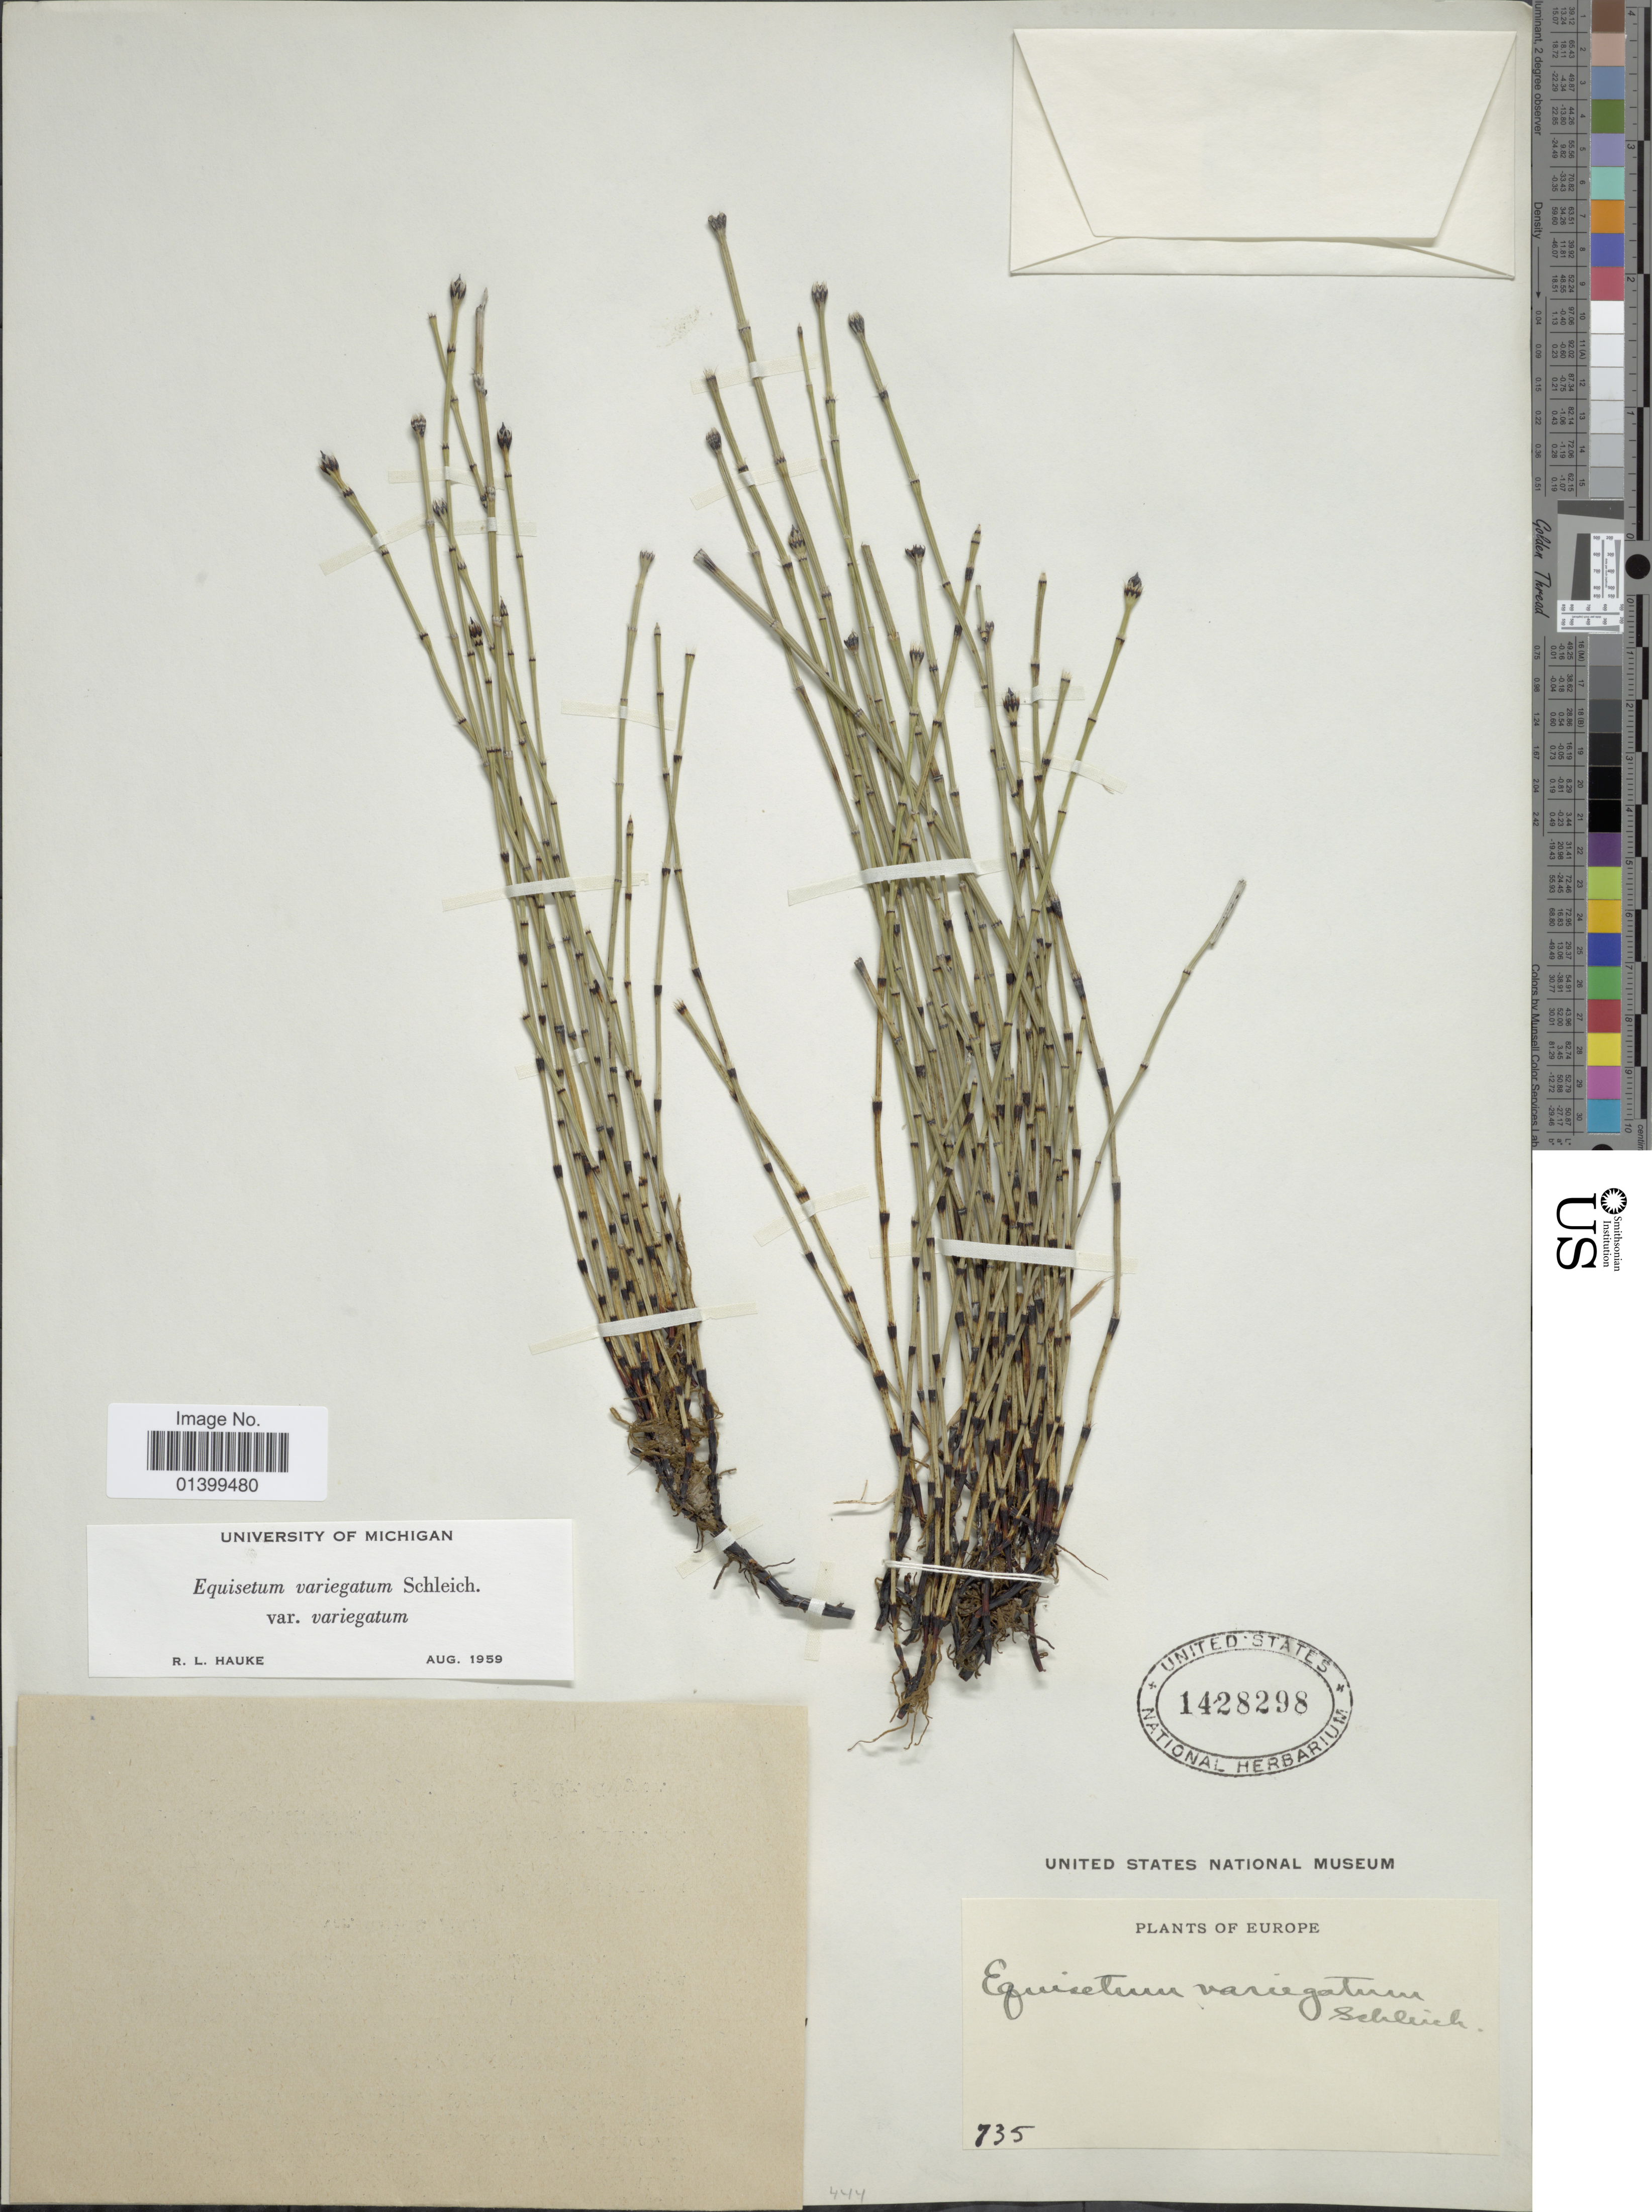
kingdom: Plantae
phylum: Tracheophyta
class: Polypodiopsida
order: Equisetales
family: Equisetaceae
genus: Equisetum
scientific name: Equisetum variegatum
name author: Schleich. ex F. Weber & D. Mohr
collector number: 735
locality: Plants of Europe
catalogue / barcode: US 1428298